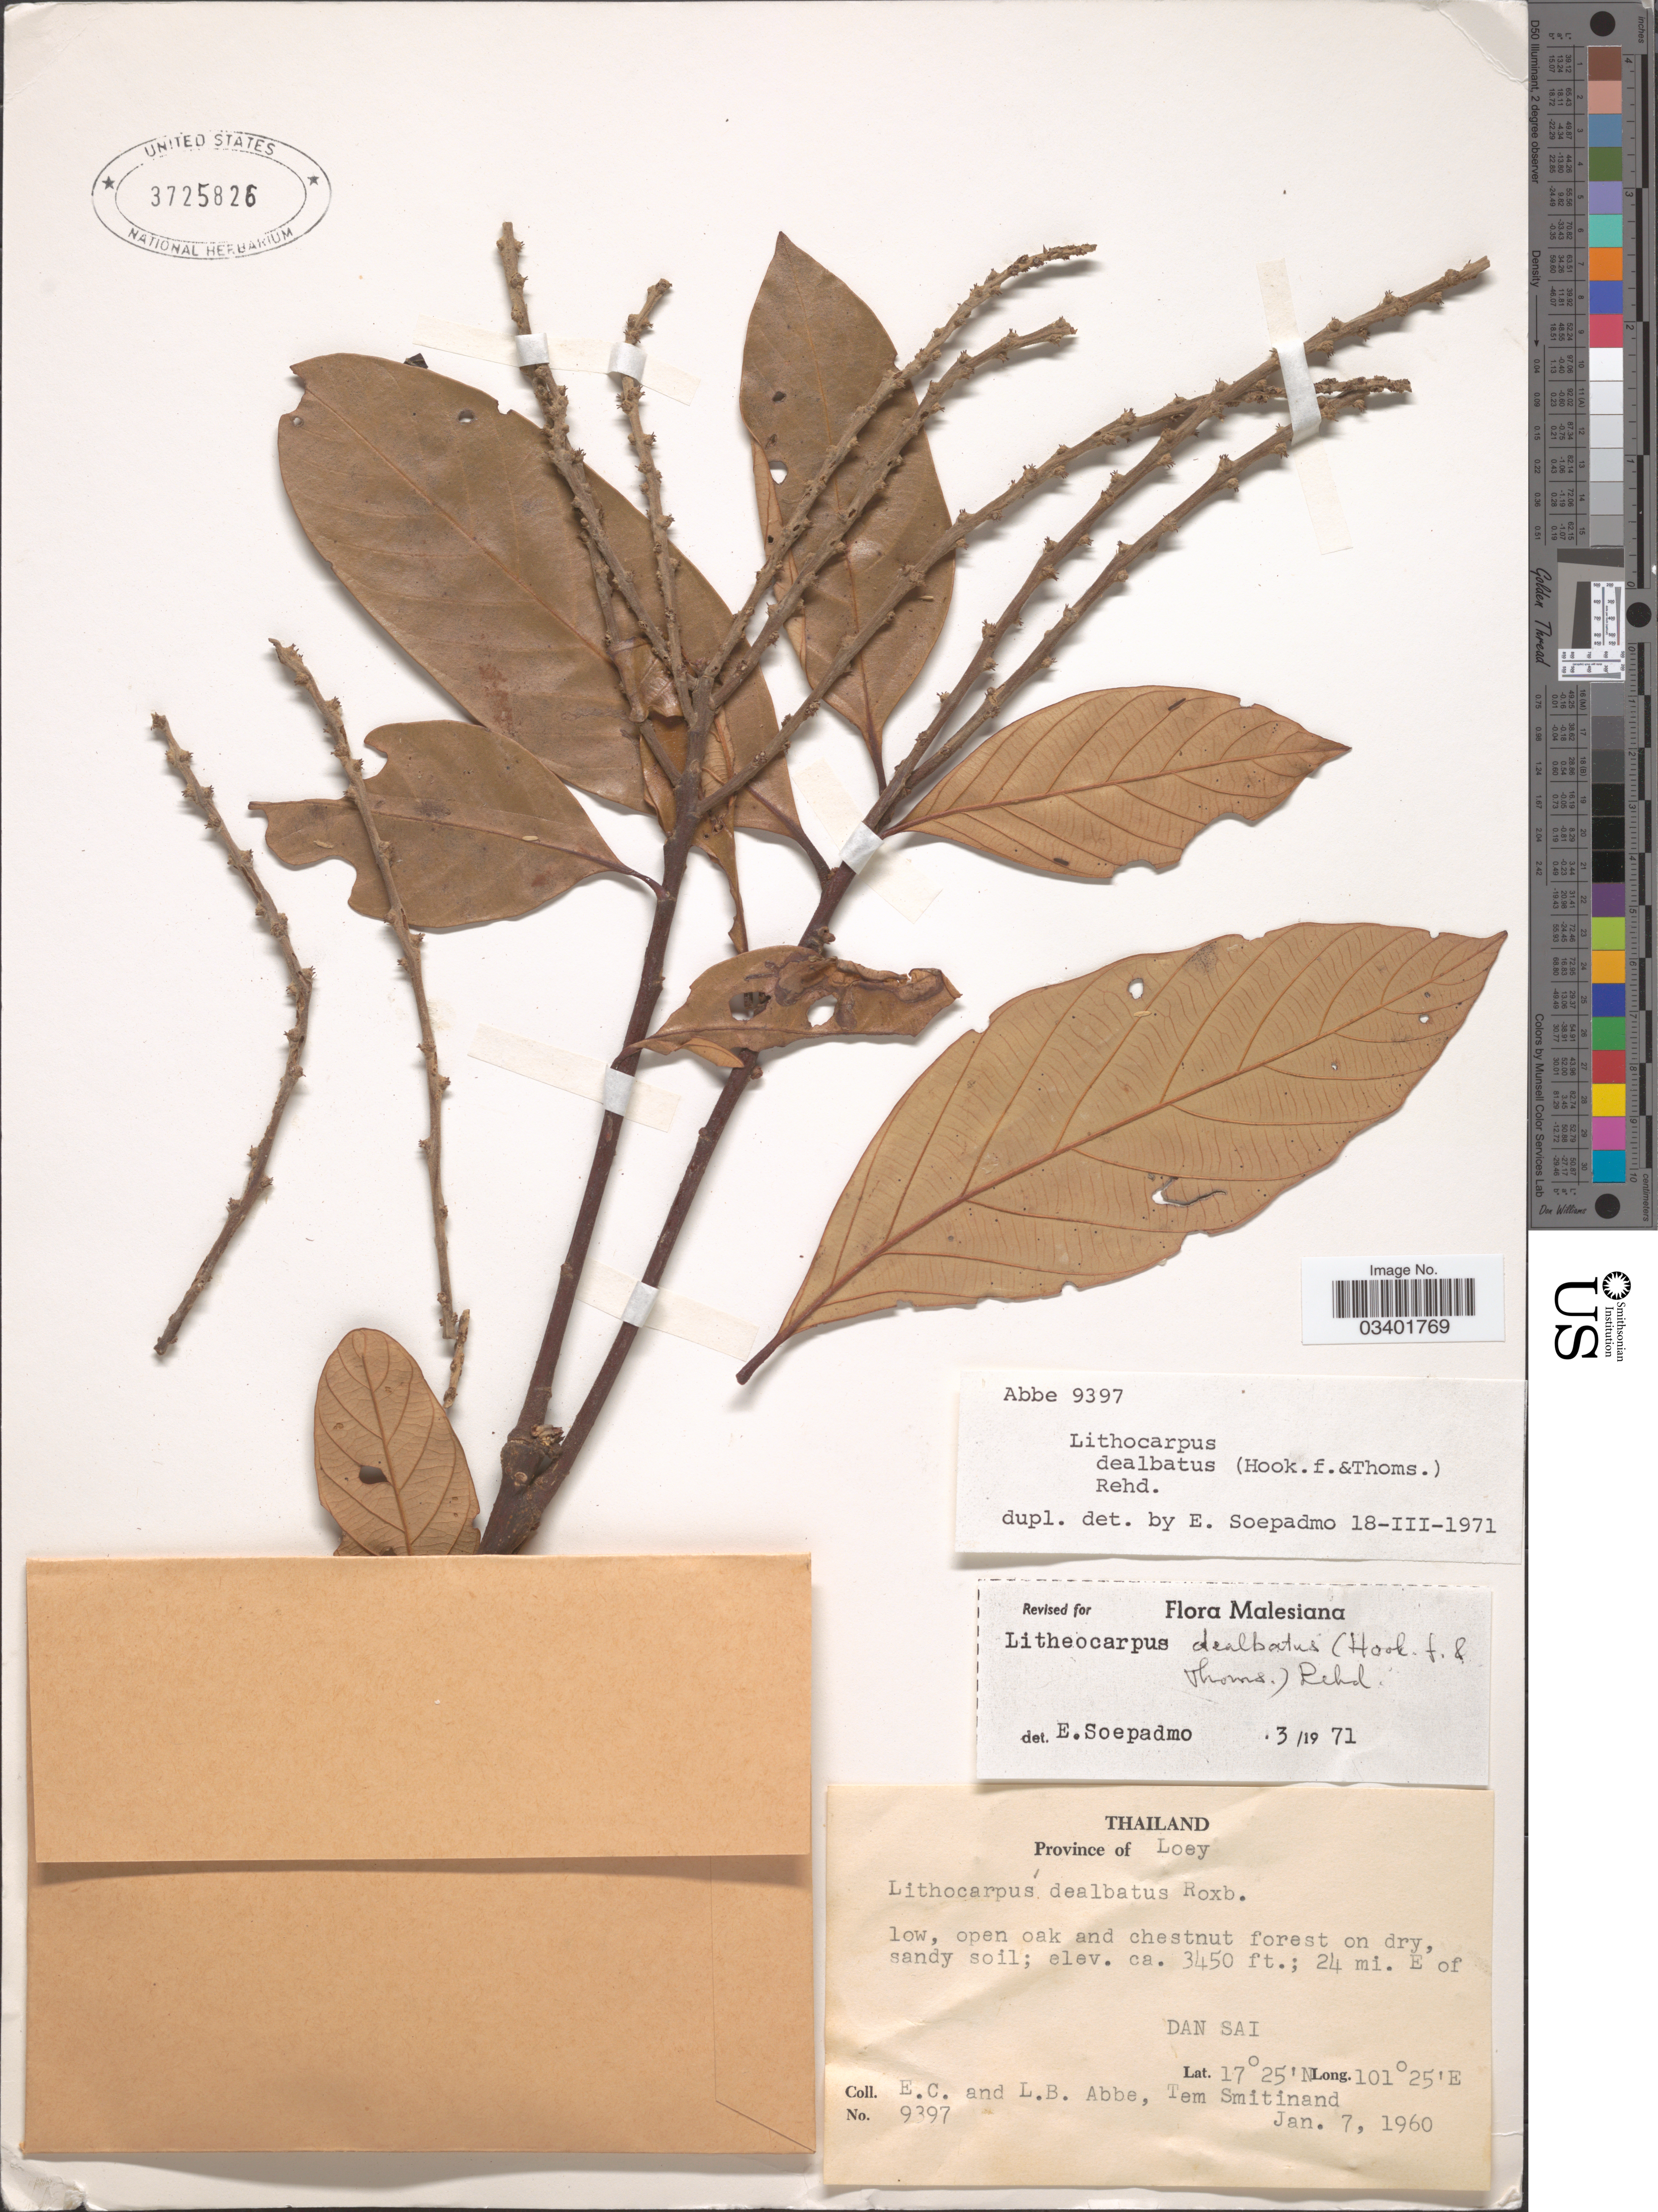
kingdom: Plantae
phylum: Tracheophyta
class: Magnoliopsida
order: Fagales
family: Fagaceae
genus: Lithocarpus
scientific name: Lithocarpus dealbatus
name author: (Hook. f. & Thomson ex Miq.) Rehder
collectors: E. C. Abbe, L. B. Abbe & T. Smitinand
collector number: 9397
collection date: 1960-01-07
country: Thailand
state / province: Loei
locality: Province of Loey. Dan Sai.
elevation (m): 1052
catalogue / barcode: US 3725826